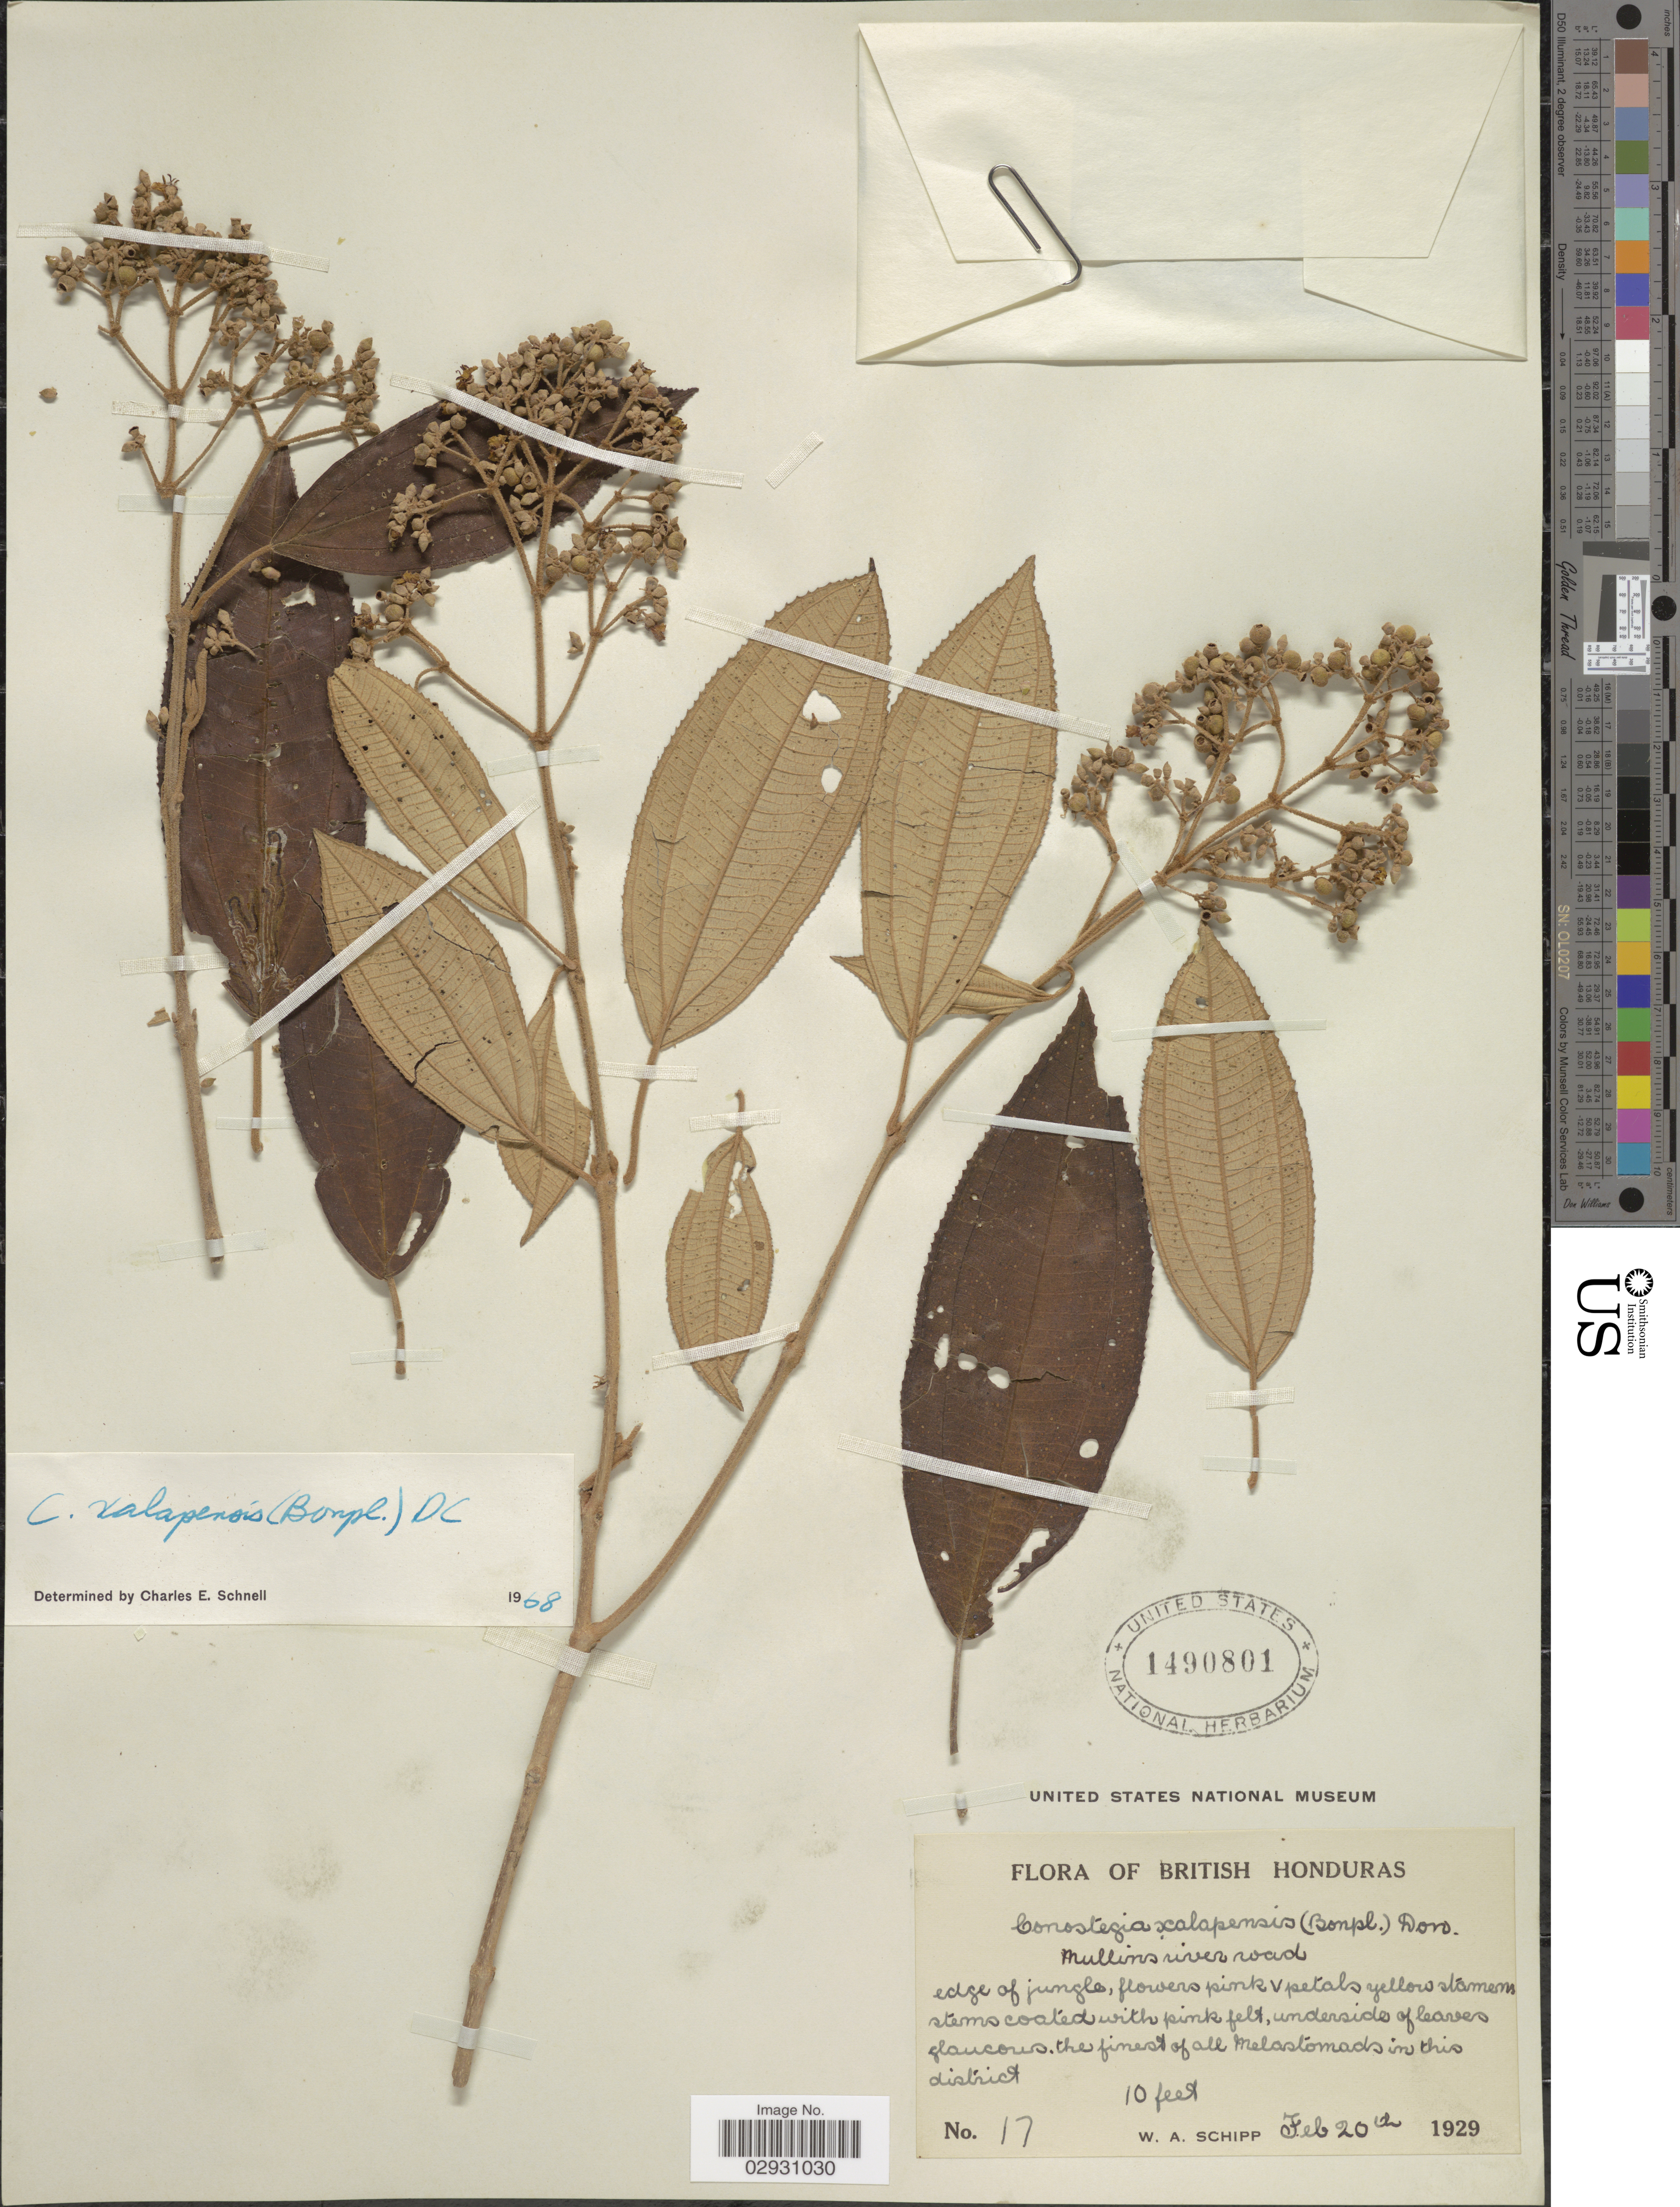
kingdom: Plantae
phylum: Tracheophyta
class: Magnoliopsida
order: Myrtales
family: Melastomataceae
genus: Conostegia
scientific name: Conostegia quadrangularis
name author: Schltdl. ex Steud.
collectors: W. Schipp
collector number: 17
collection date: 1929-02-20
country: Belize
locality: British Honduras, Mullins River road.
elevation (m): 3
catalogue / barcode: US 1490801